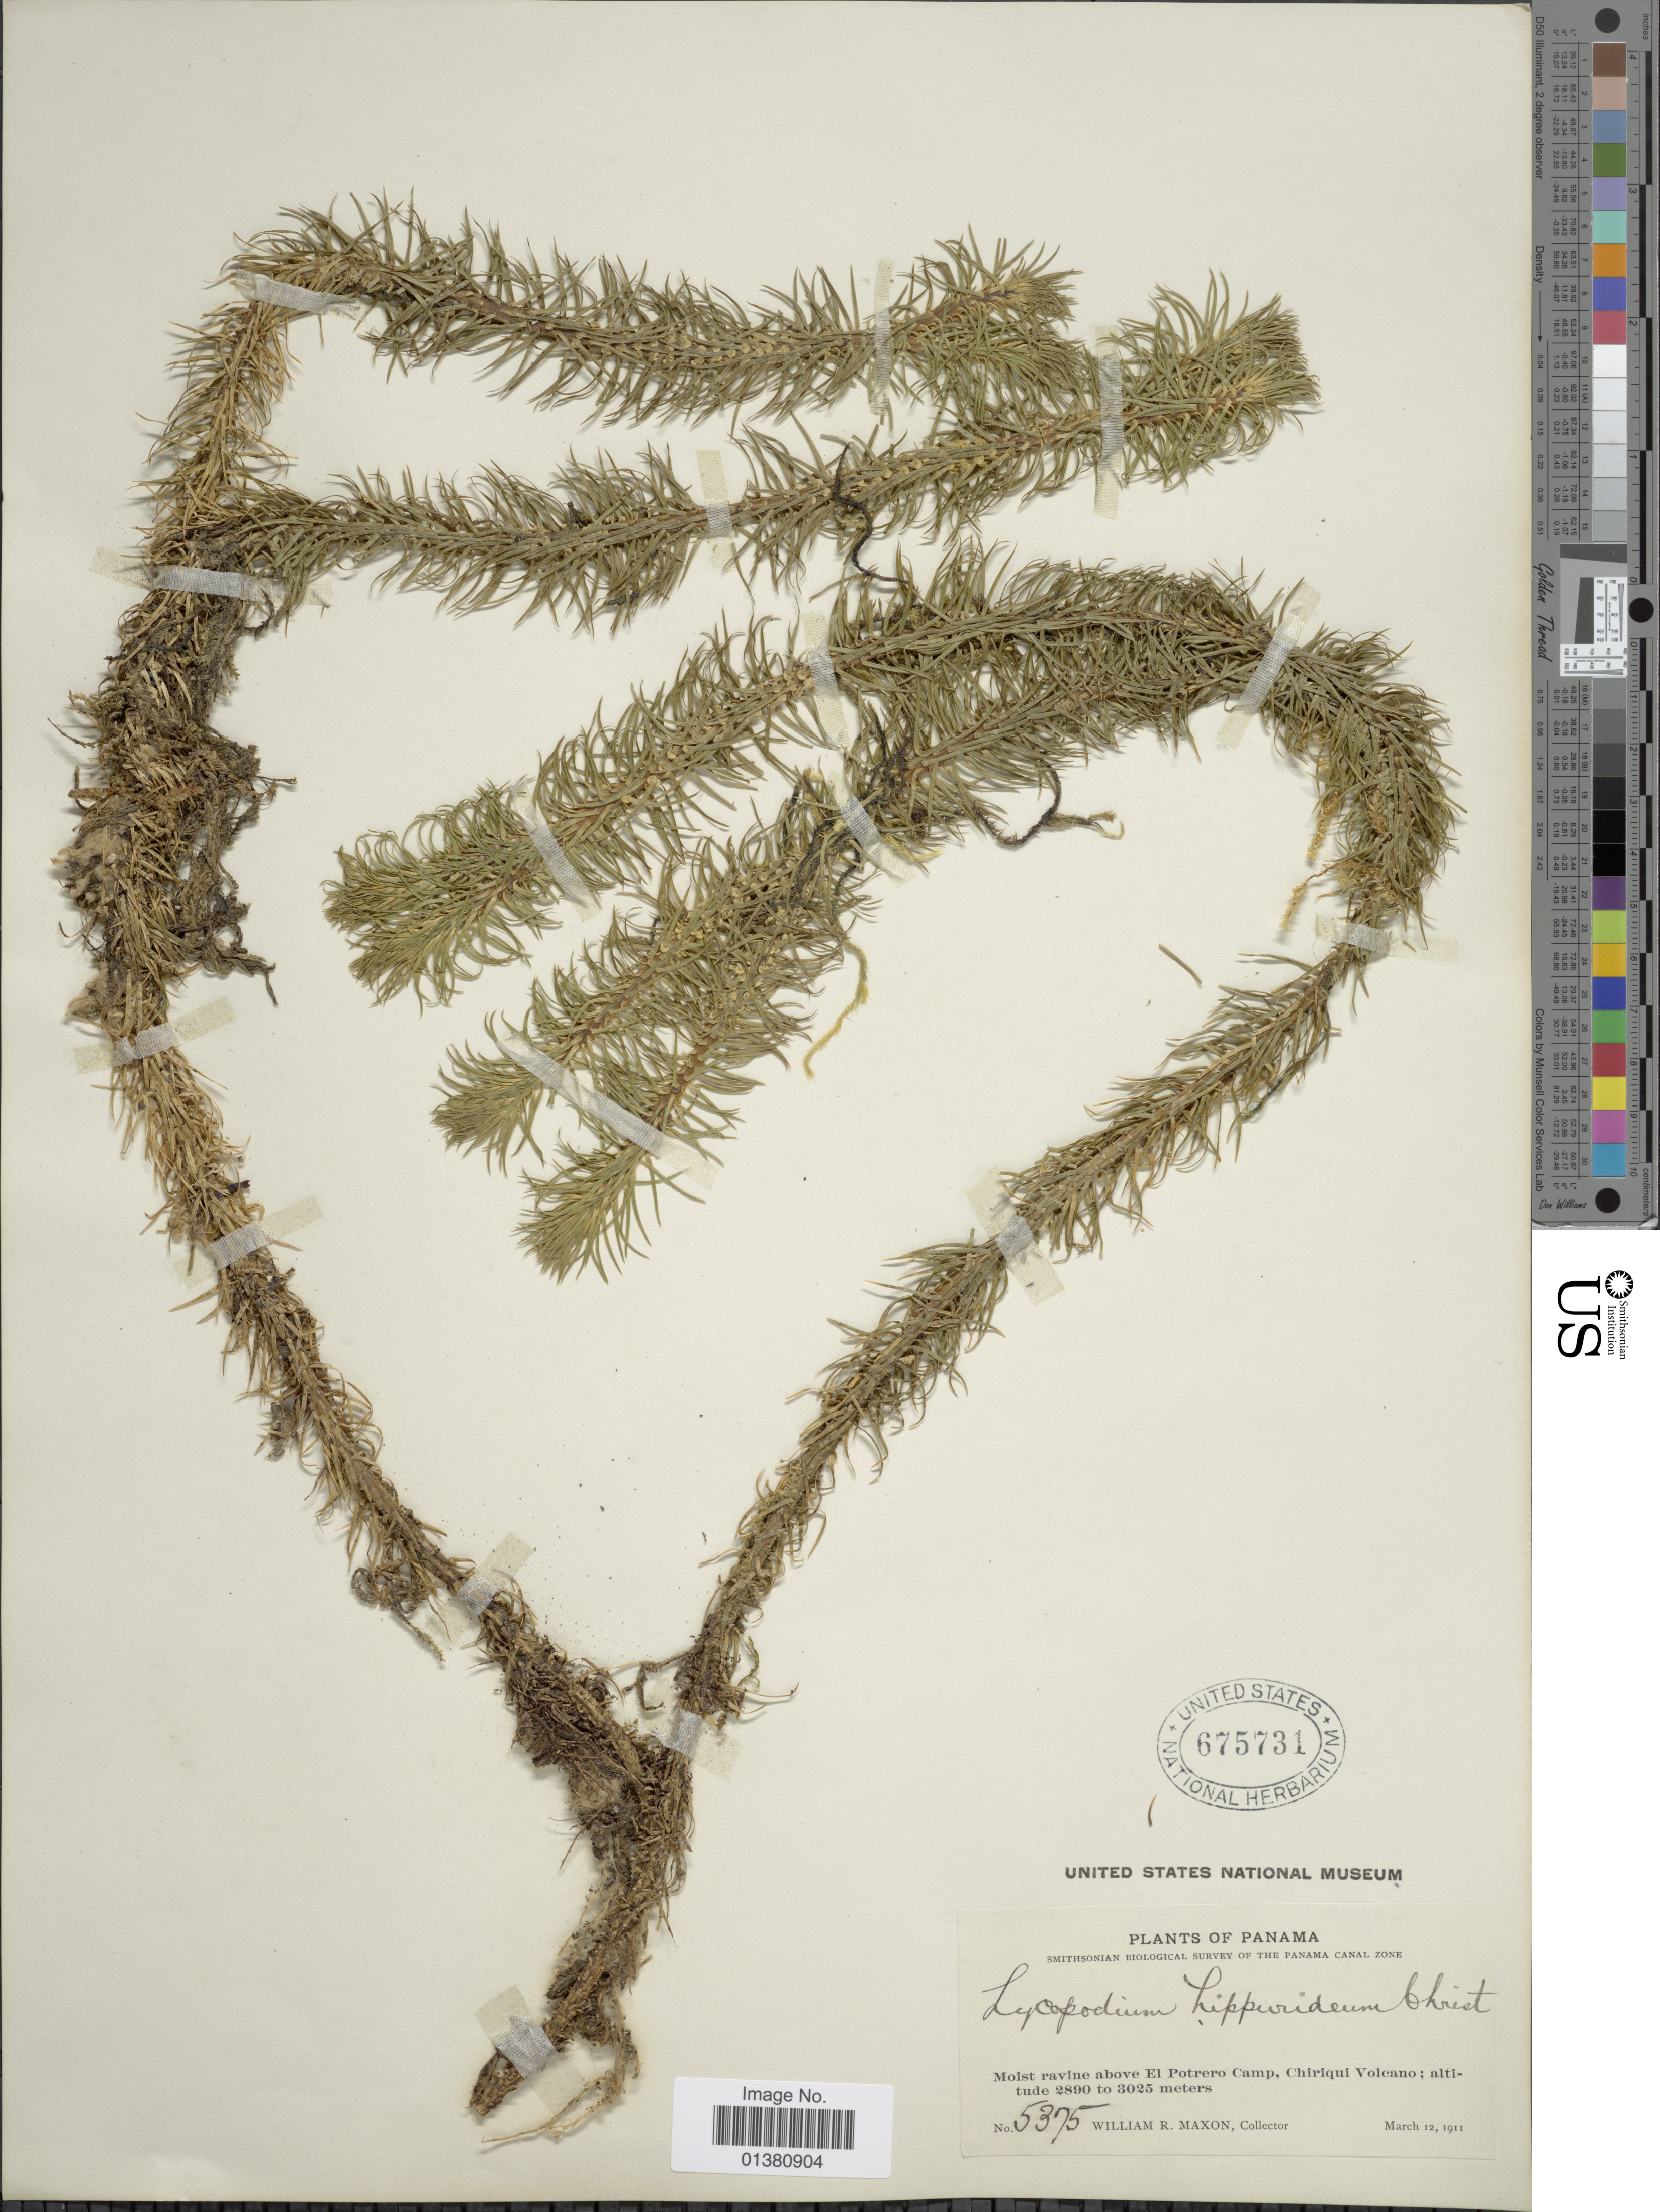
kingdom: Plantae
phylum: Tracheophyta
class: Lycopodiopsida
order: Lycopodiales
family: Lycopodiaceae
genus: Phlegmariurus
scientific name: Phlegmariurus hippurideus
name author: (Christ) B. Øllg.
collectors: W. R. Maxon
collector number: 5375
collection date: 1911-03-12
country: Panama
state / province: Chiriqui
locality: Moist ravine above El Potrero Camp, Chiriqui Volcano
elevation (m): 2890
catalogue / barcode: US 675731